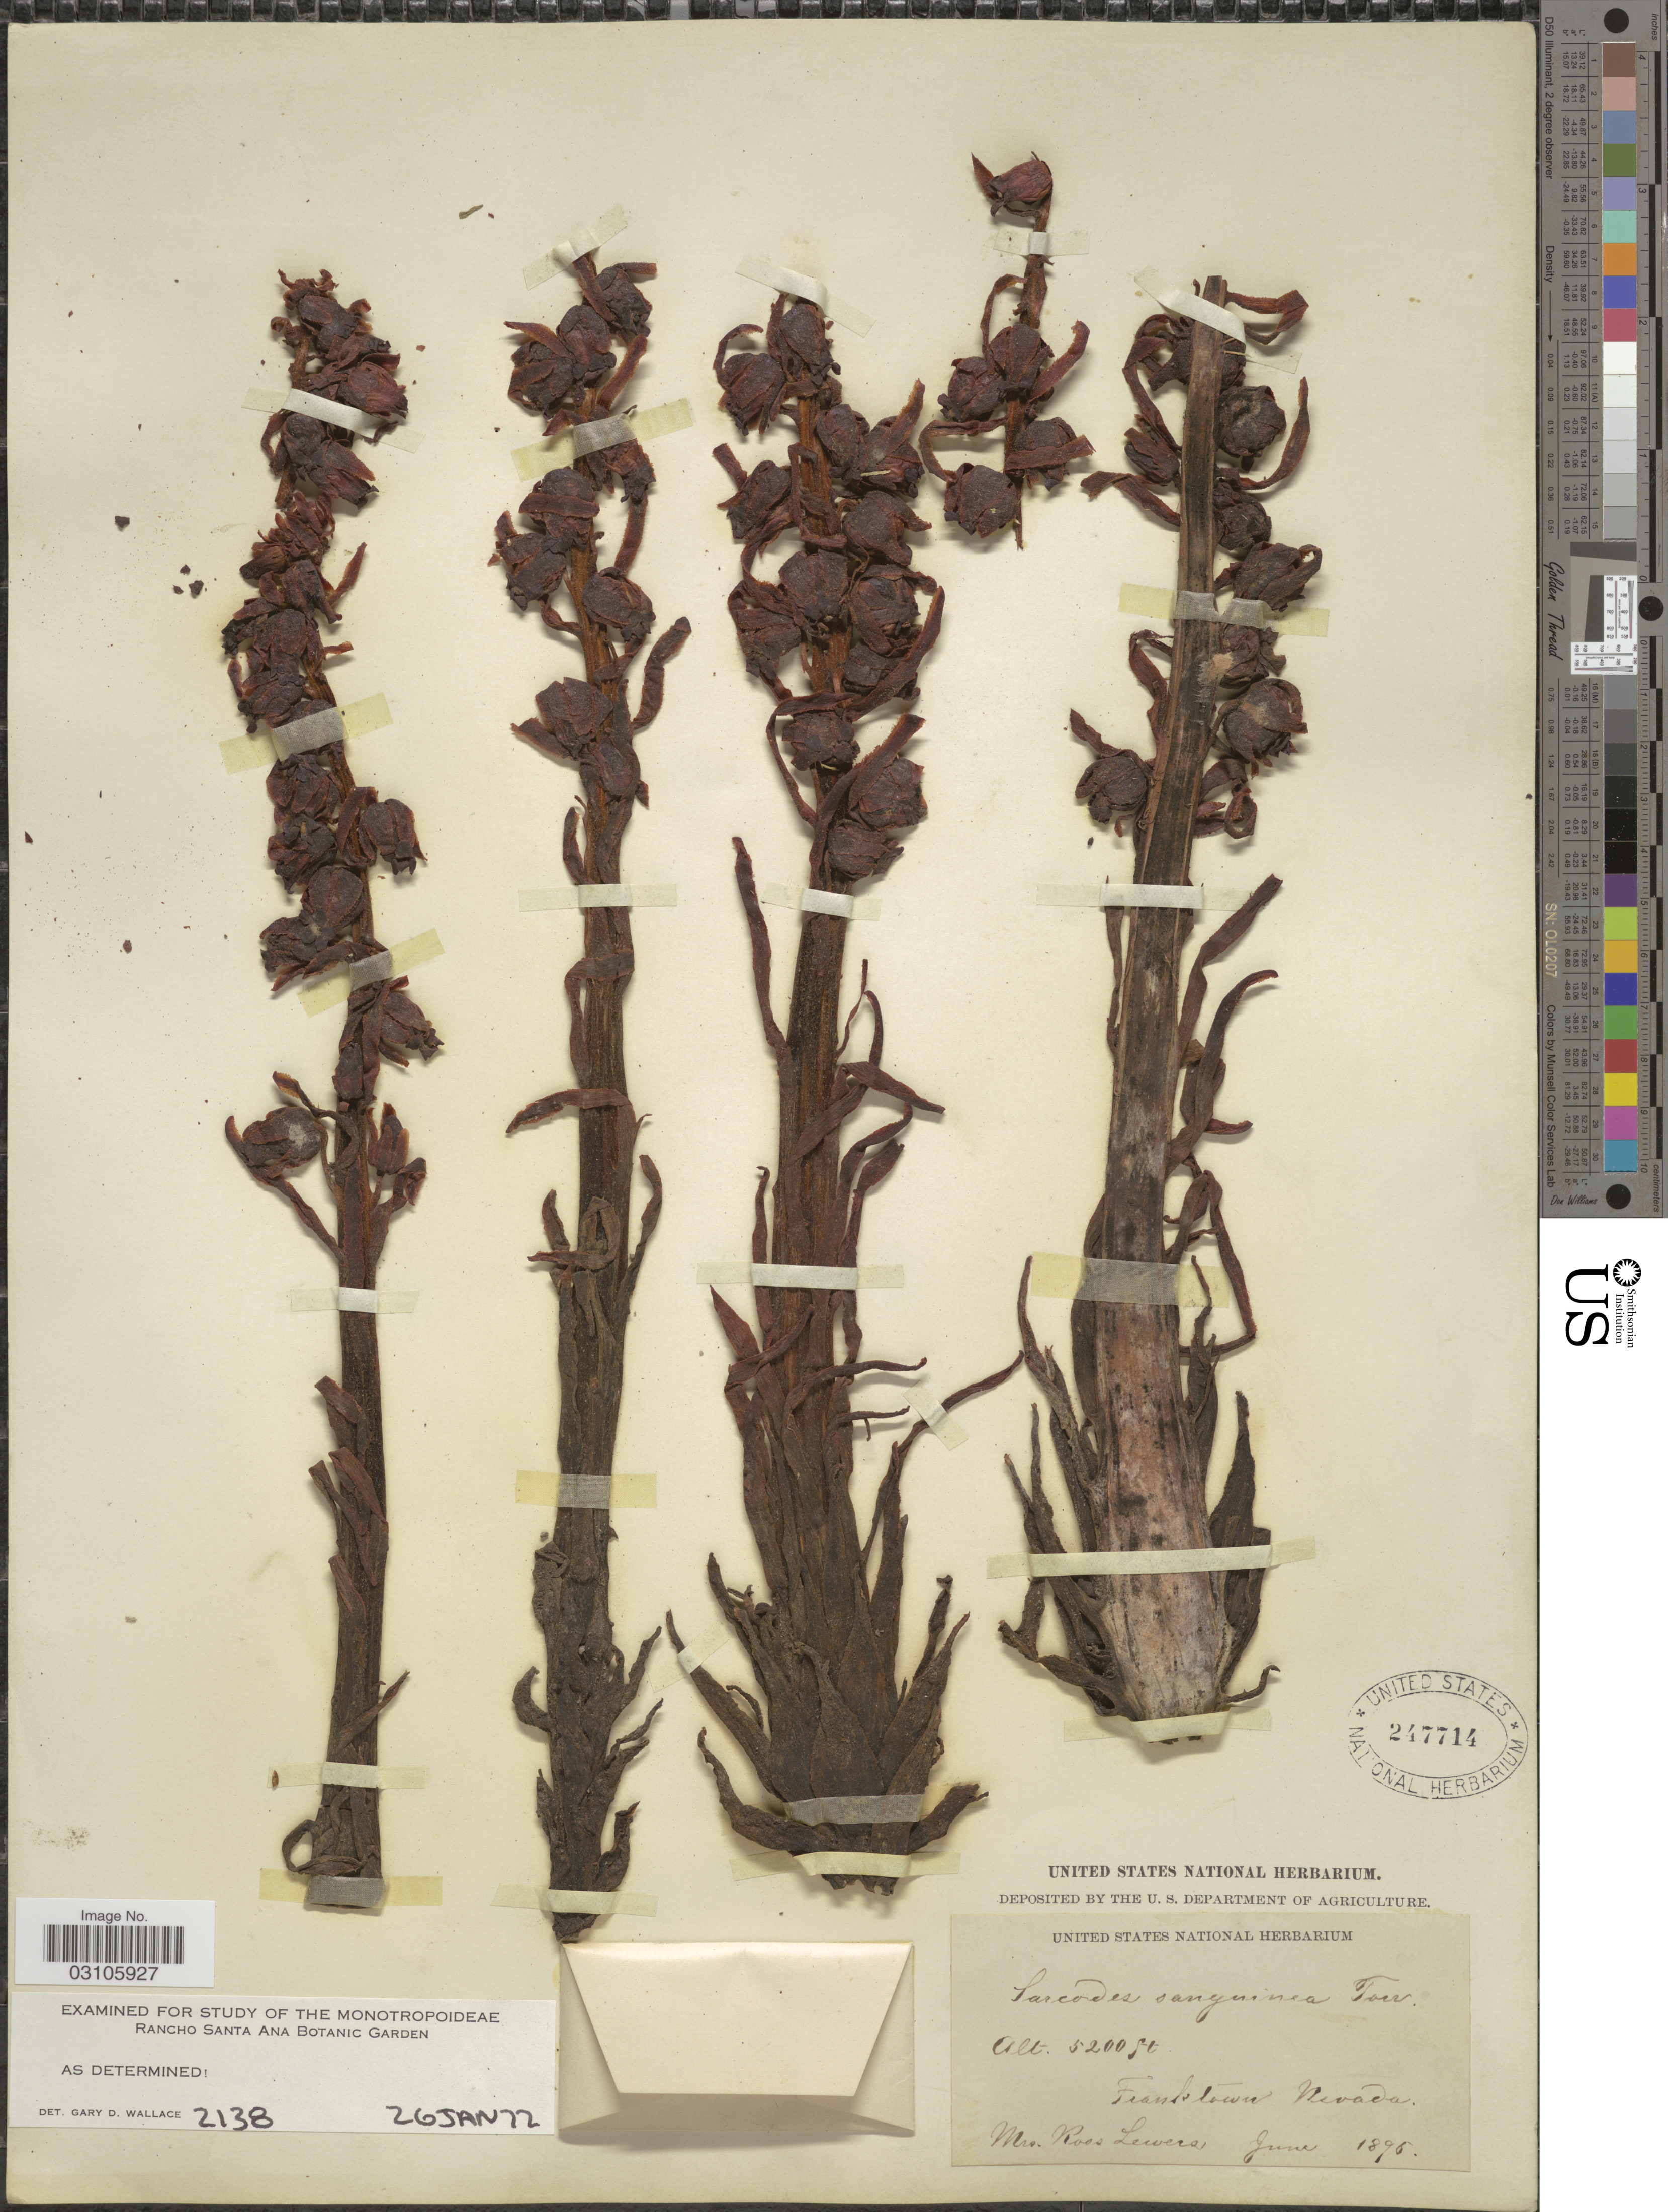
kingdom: Plantae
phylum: Tracheophyta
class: Magnoliopsida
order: Ericales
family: Ericaceae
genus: Sarcodes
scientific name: Sarcodes sanguinea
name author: Torr.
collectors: R. Lewers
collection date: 1896-06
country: United States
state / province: Nevada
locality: Franktown.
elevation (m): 1585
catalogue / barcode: US 247714